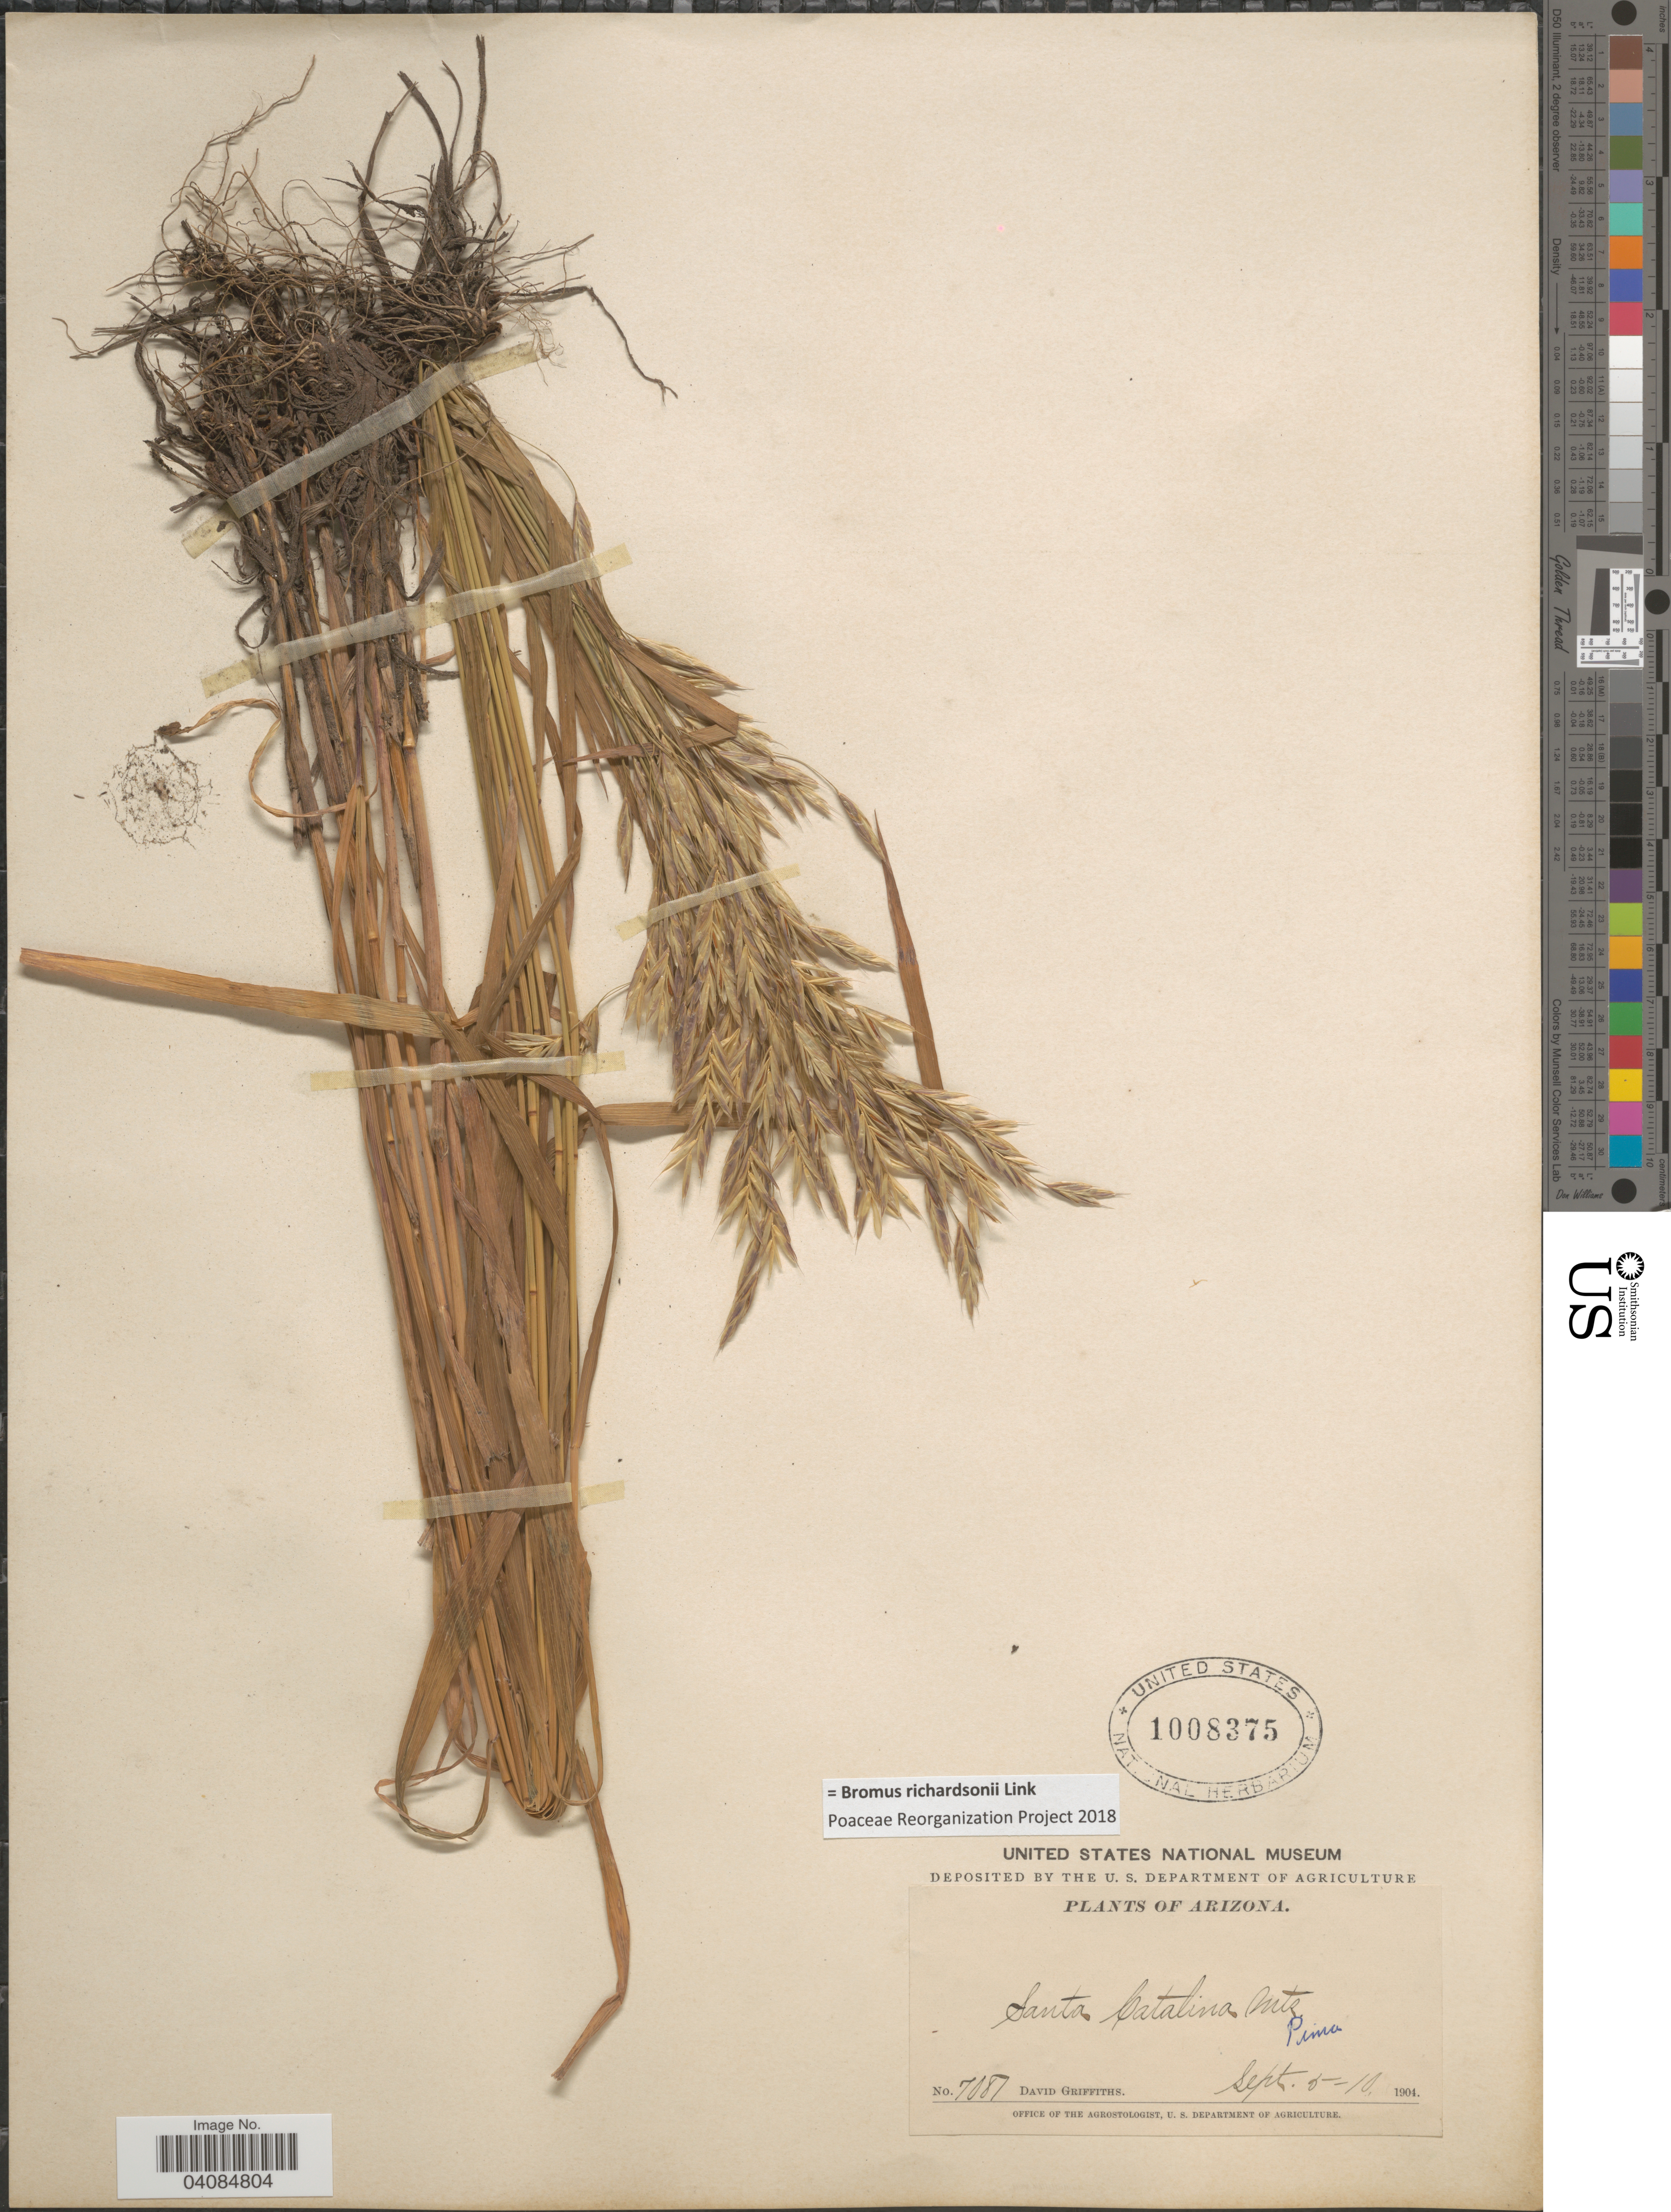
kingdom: Plantae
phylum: Tracheophyta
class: Liliopsida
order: Poales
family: Poaceae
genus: Bromus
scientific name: Bromus richardsonii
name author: Link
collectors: D. Griffiths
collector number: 7081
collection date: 1904-09-05/1904-09-10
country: United States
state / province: Arizona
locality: Santa Catalina Mts. Pima.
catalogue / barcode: US 1008375